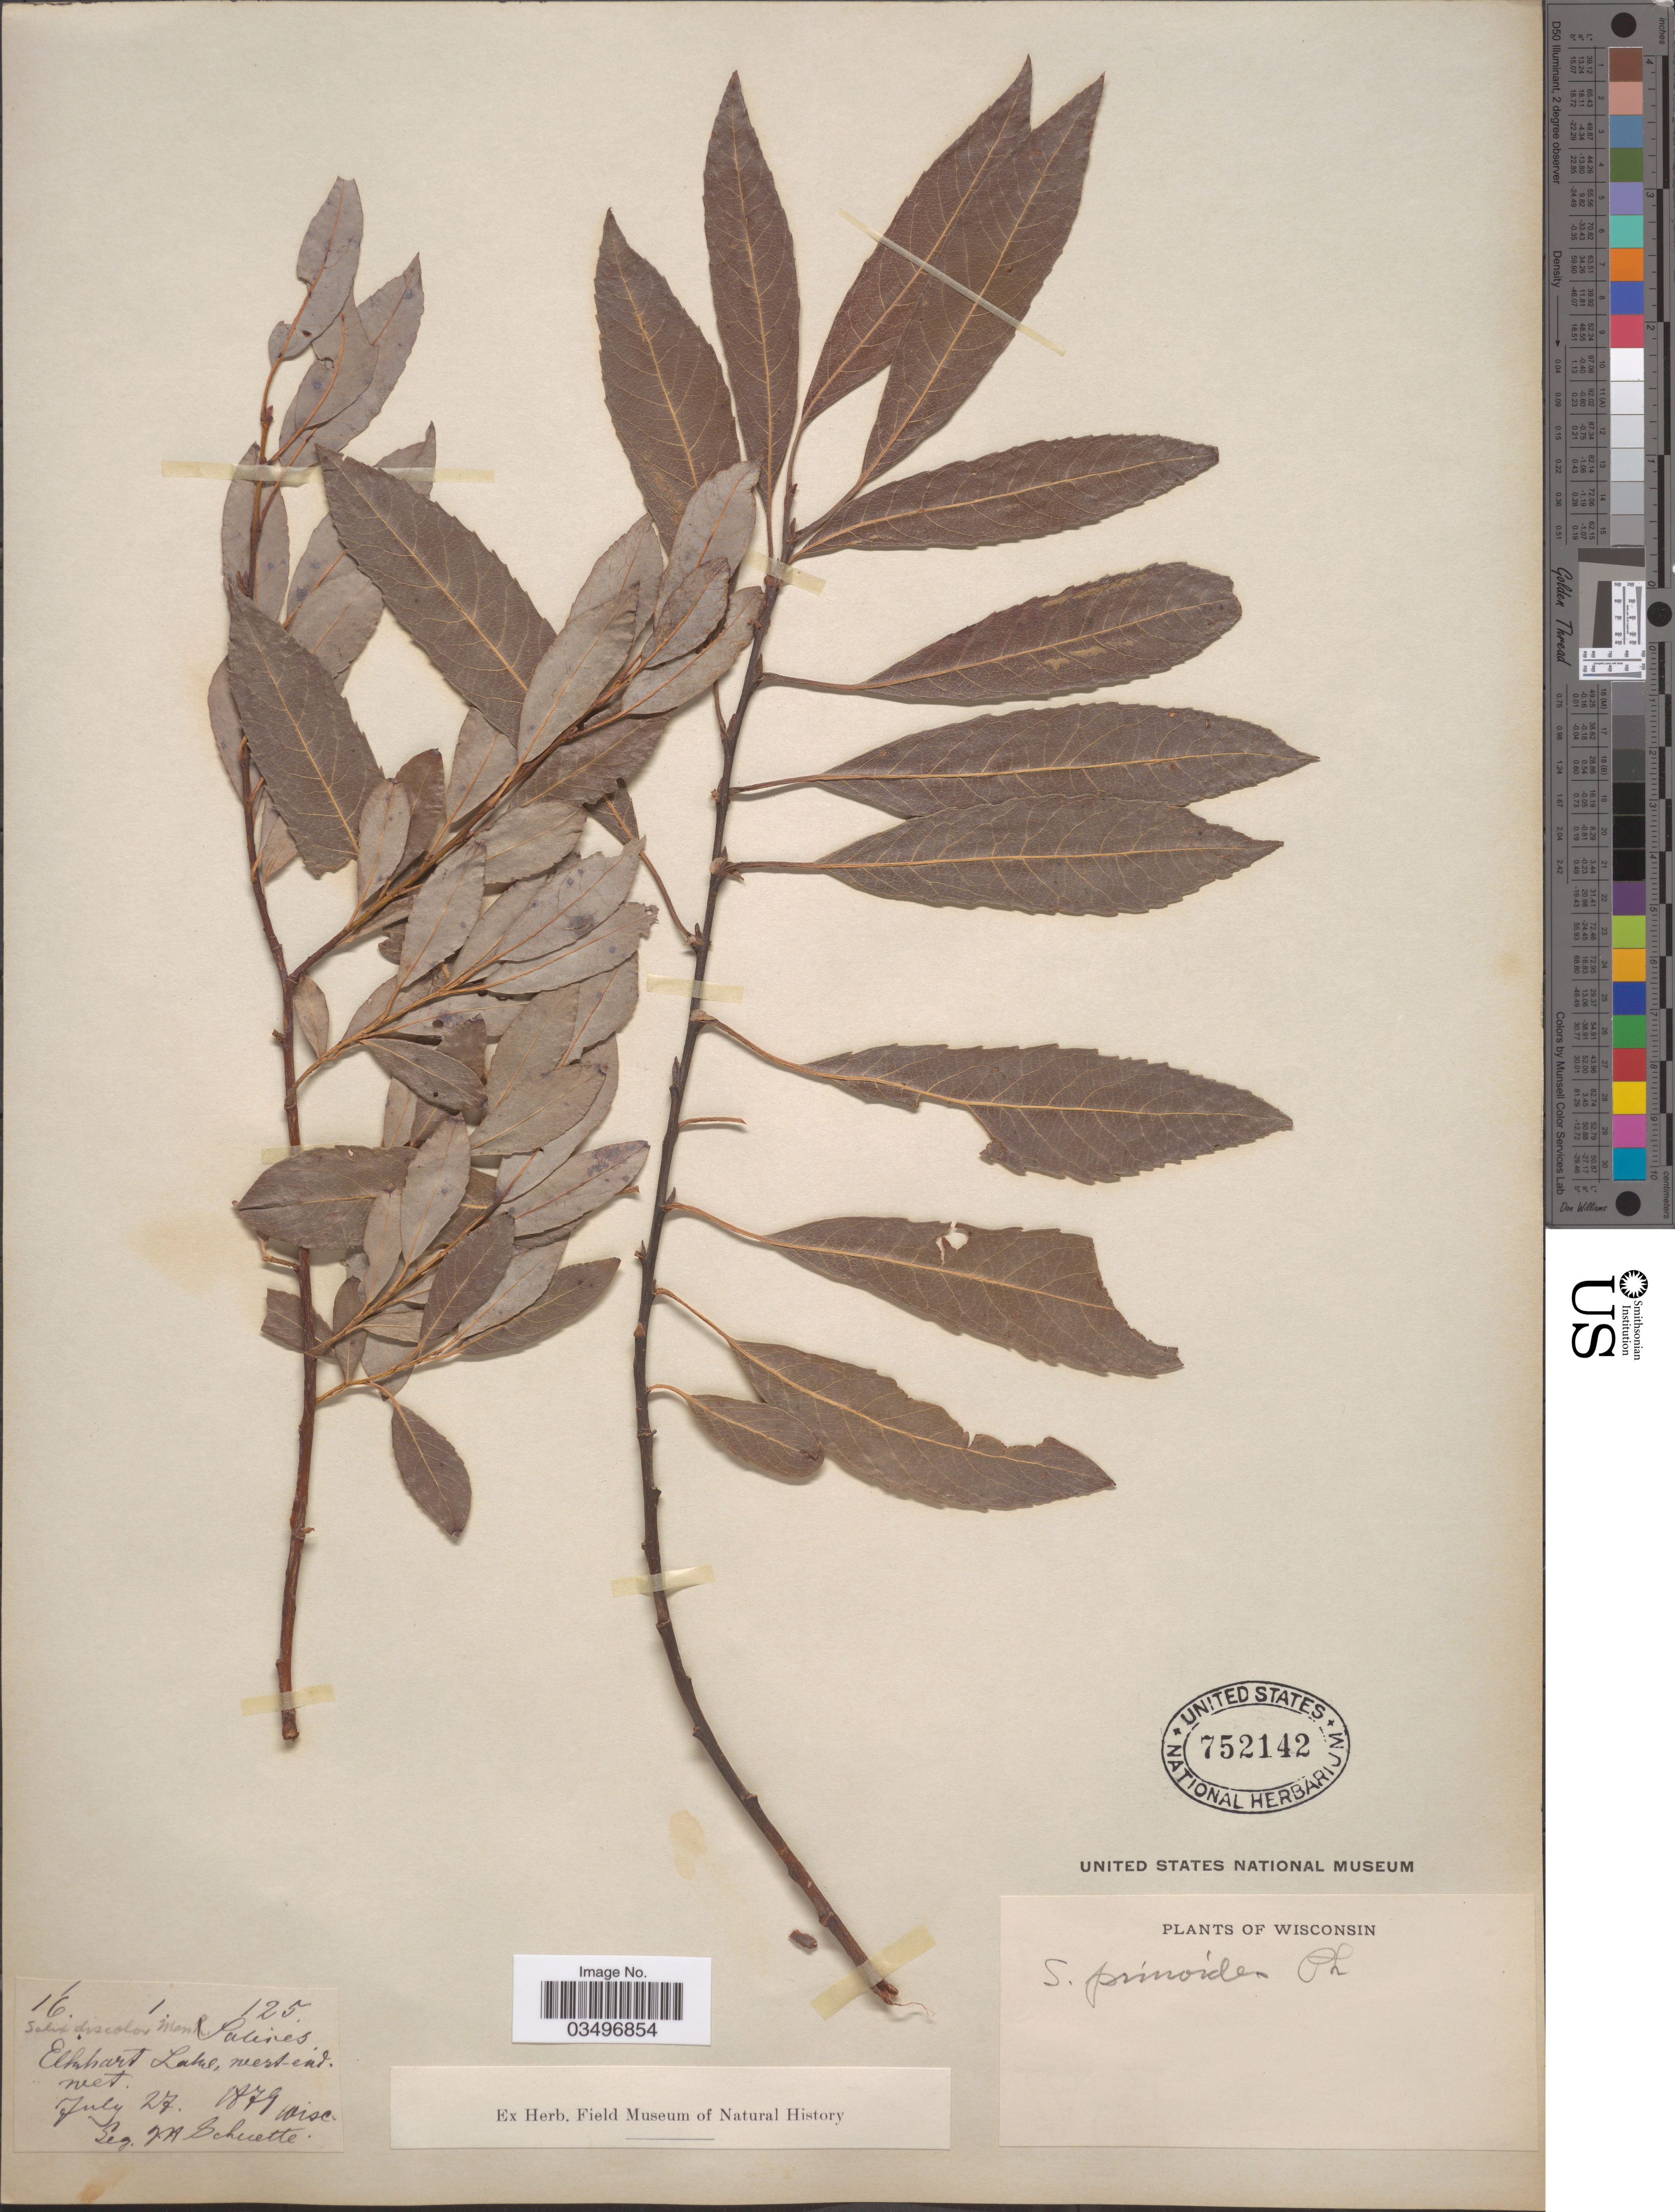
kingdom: Plantae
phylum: Tracheophyta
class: Magnoliopsida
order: Malpighiales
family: Salicaceae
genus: Salix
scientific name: Salix discolor var. prinoides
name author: (Pursh) Andersson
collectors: J. H. Schuette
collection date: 1879-07-27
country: United States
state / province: Wisconsin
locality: Elkhart Lake, west-end. west.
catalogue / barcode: US 752142